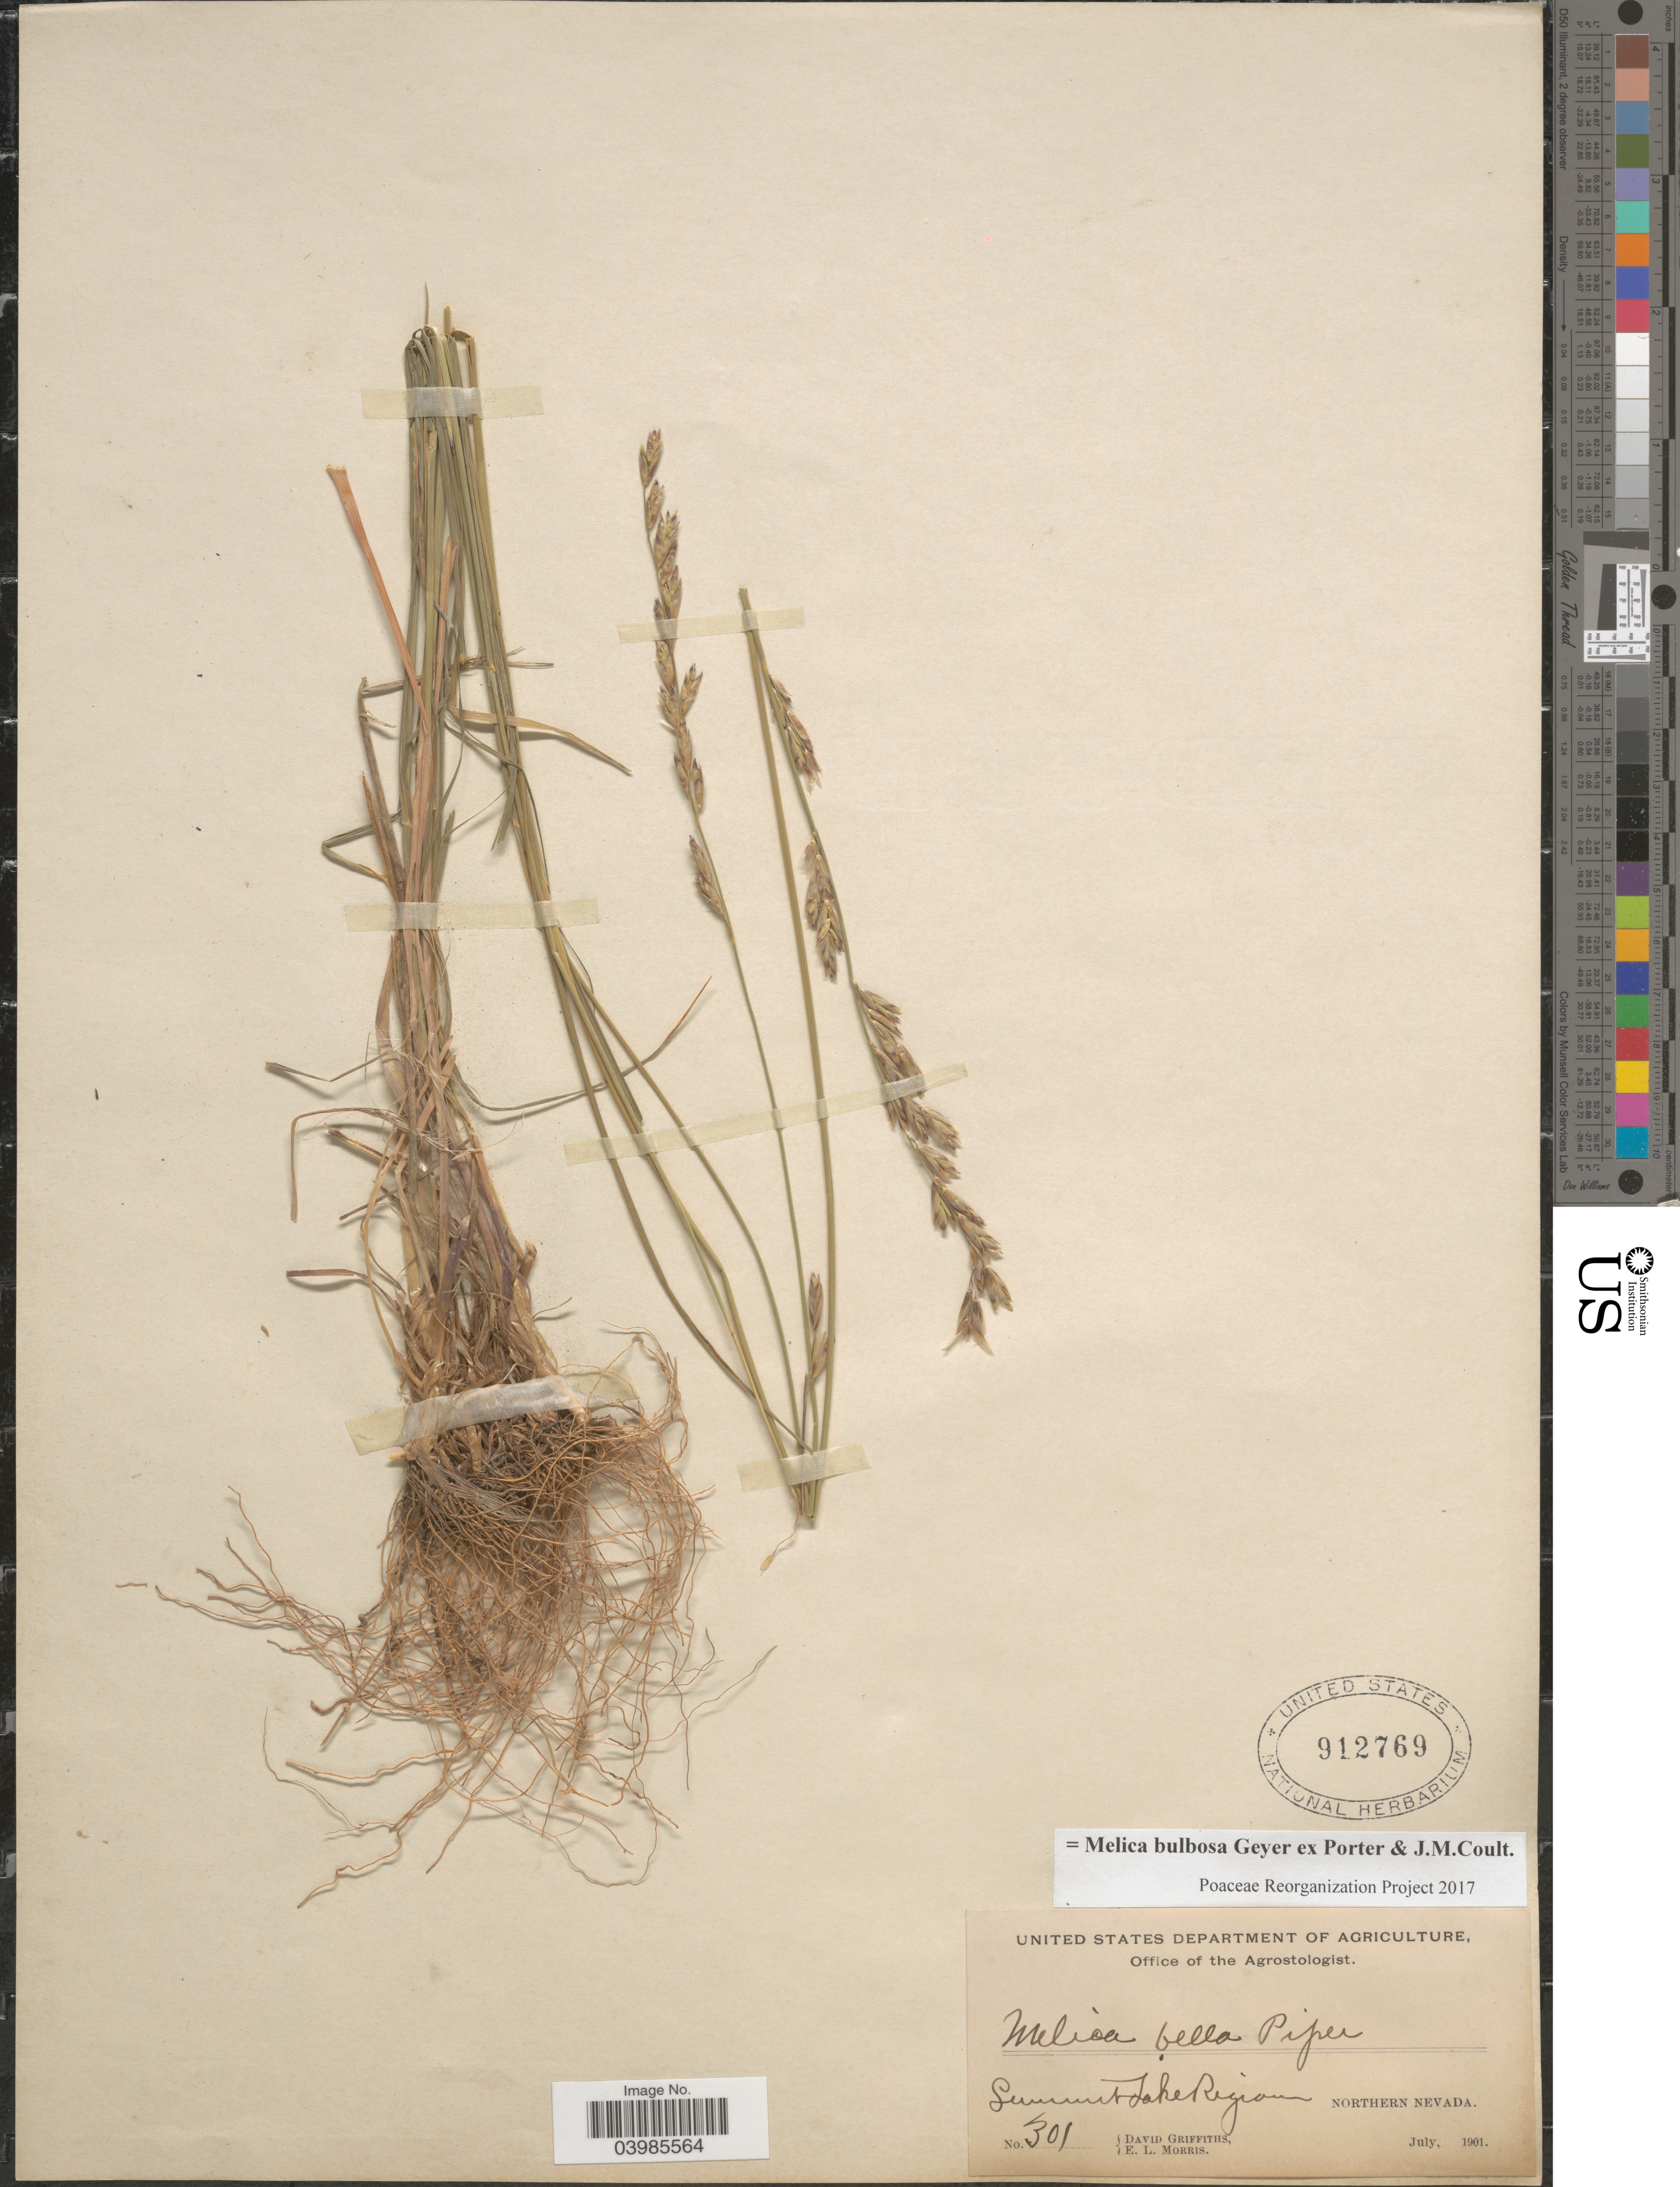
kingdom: Plantae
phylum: Tracheophyta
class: Liliopsida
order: Poales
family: Poaceae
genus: Melica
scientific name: Melica bulbosa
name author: Geyer ex Porter & J.M. Coult.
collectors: D. Griffiths & E. Morris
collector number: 301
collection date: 1901-07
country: United States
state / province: Nevada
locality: Summit Lake Region. Northern Nevada.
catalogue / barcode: US 912769